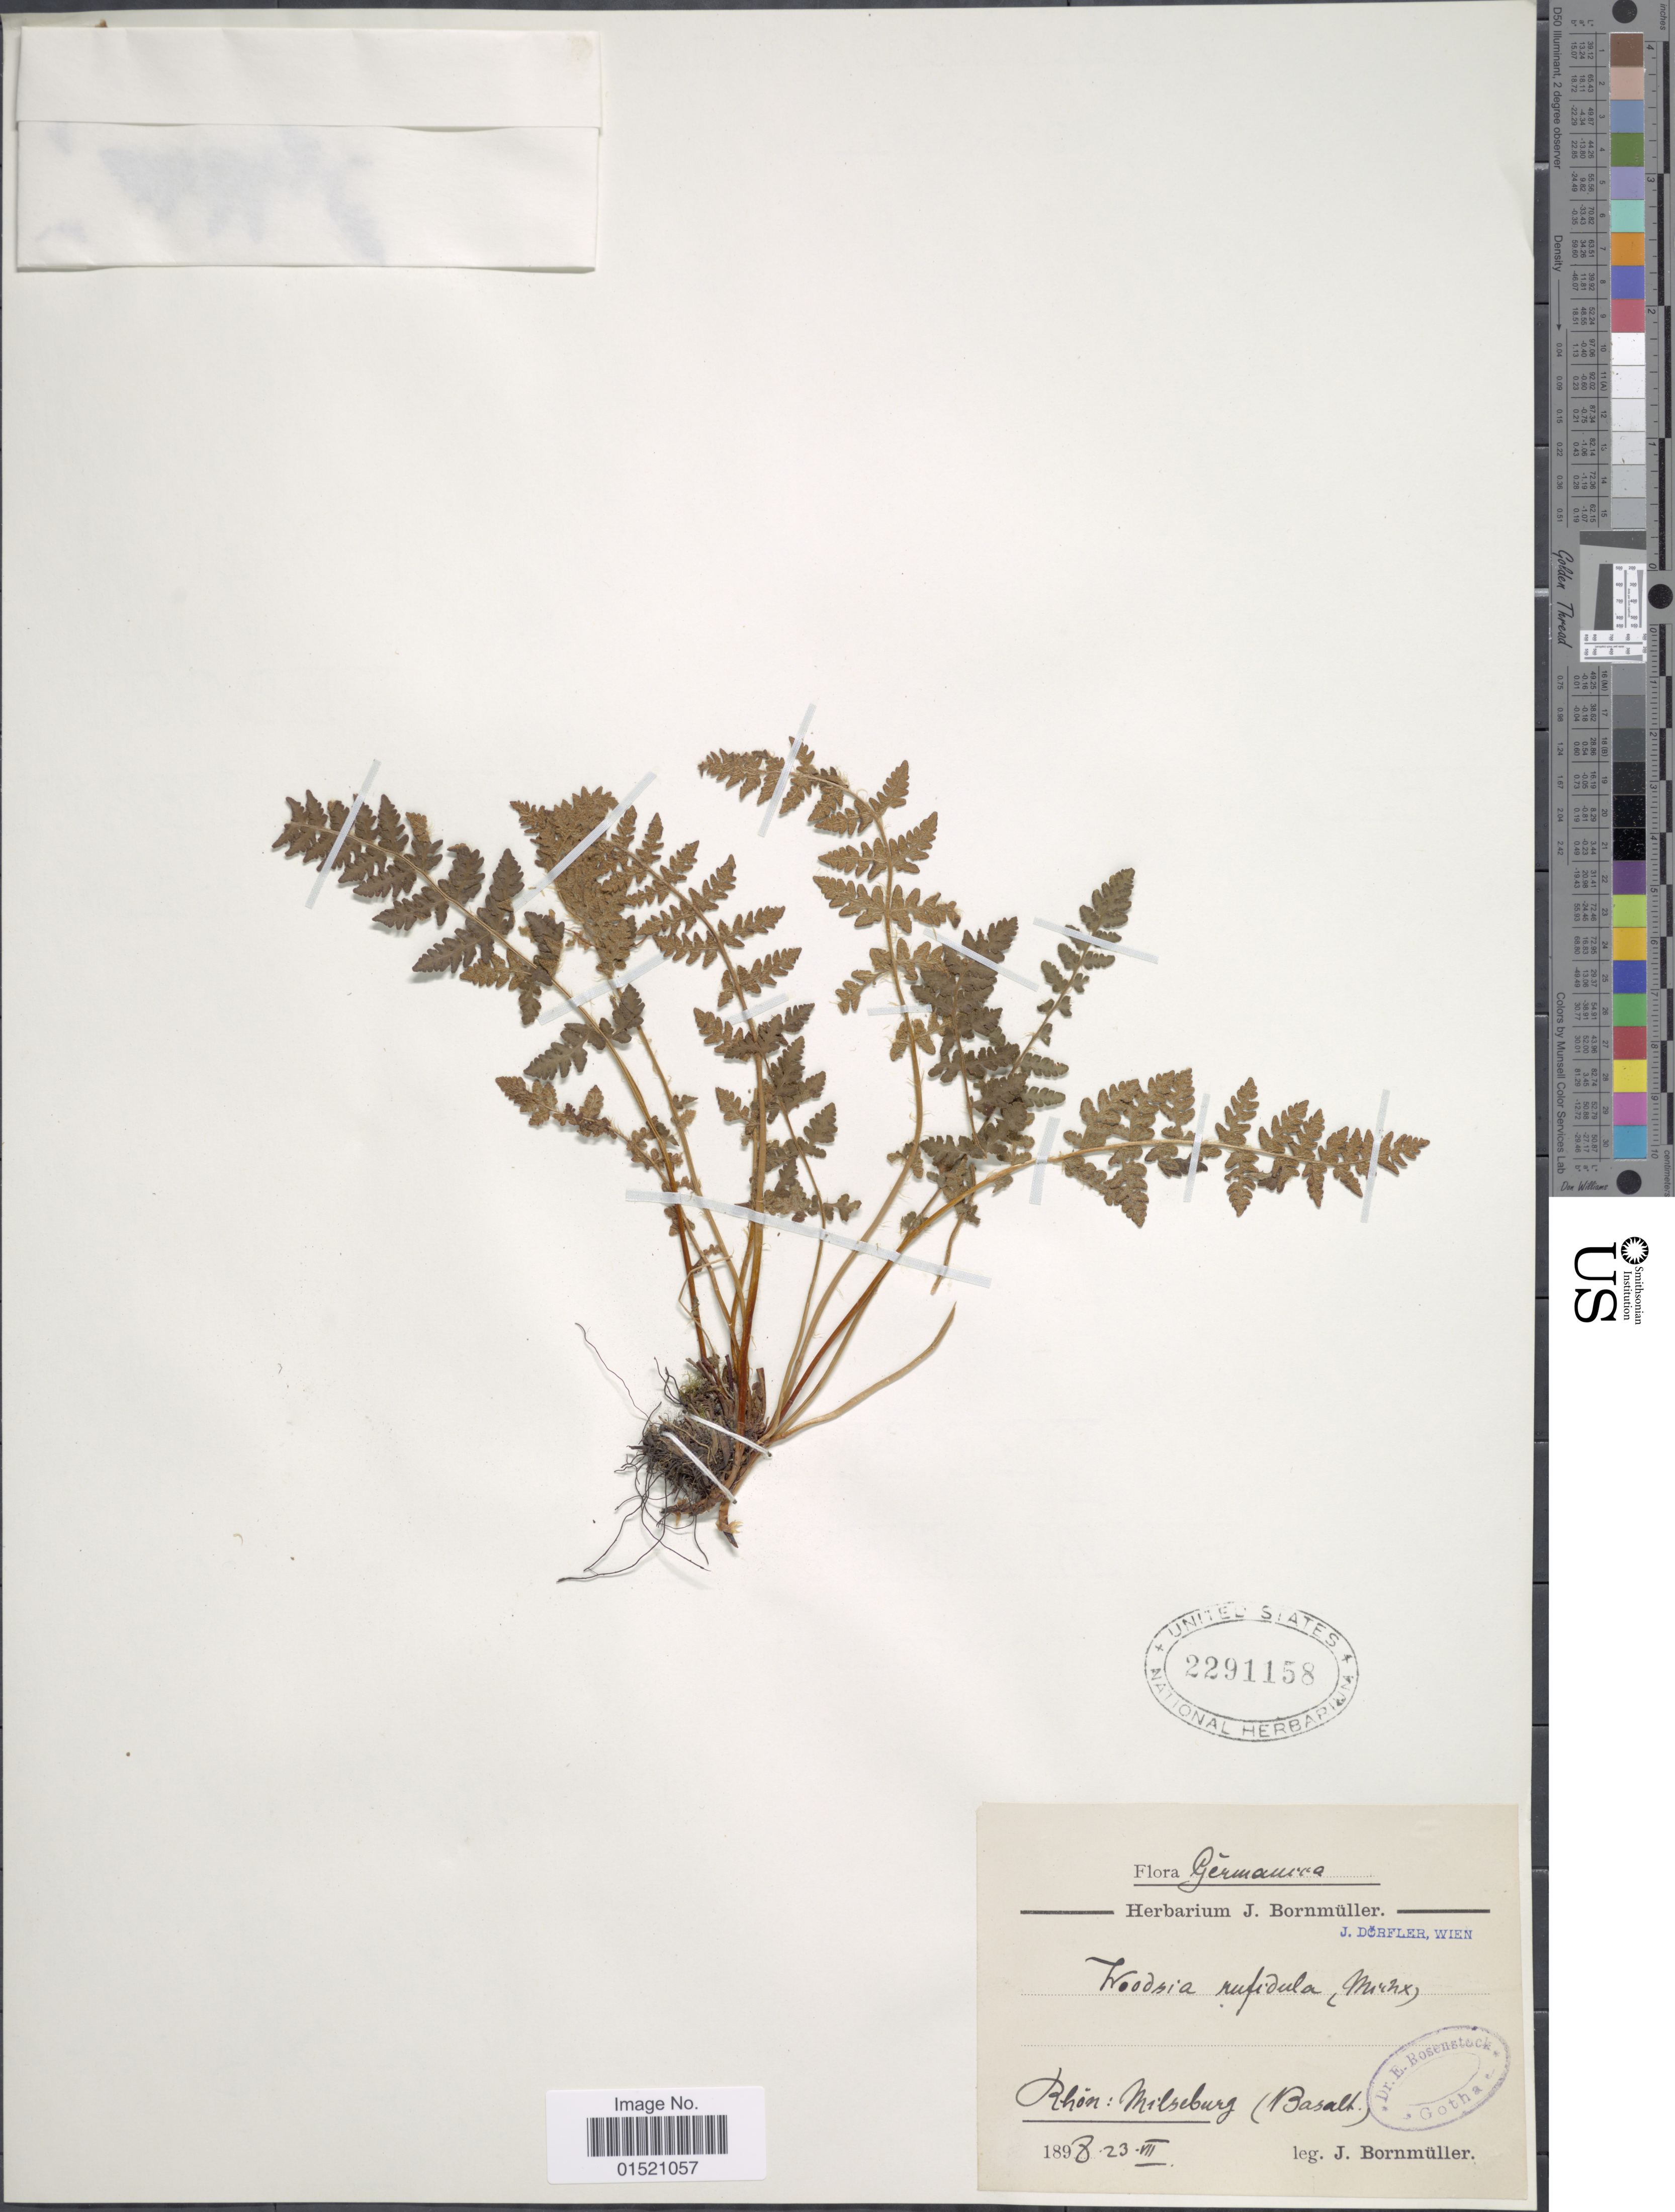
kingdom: Plantae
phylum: Tracheophyta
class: Polypodiopsida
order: Polypodiales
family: Woodsiaceae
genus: Woodsia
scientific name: Woodsia ilvensis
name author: (L.) R. Br.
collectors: J. Bornmüller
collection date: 1896-08-23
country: Germany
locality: Rhön: Milseburg (Basalt) [interpreted]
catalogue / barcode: US 2291158